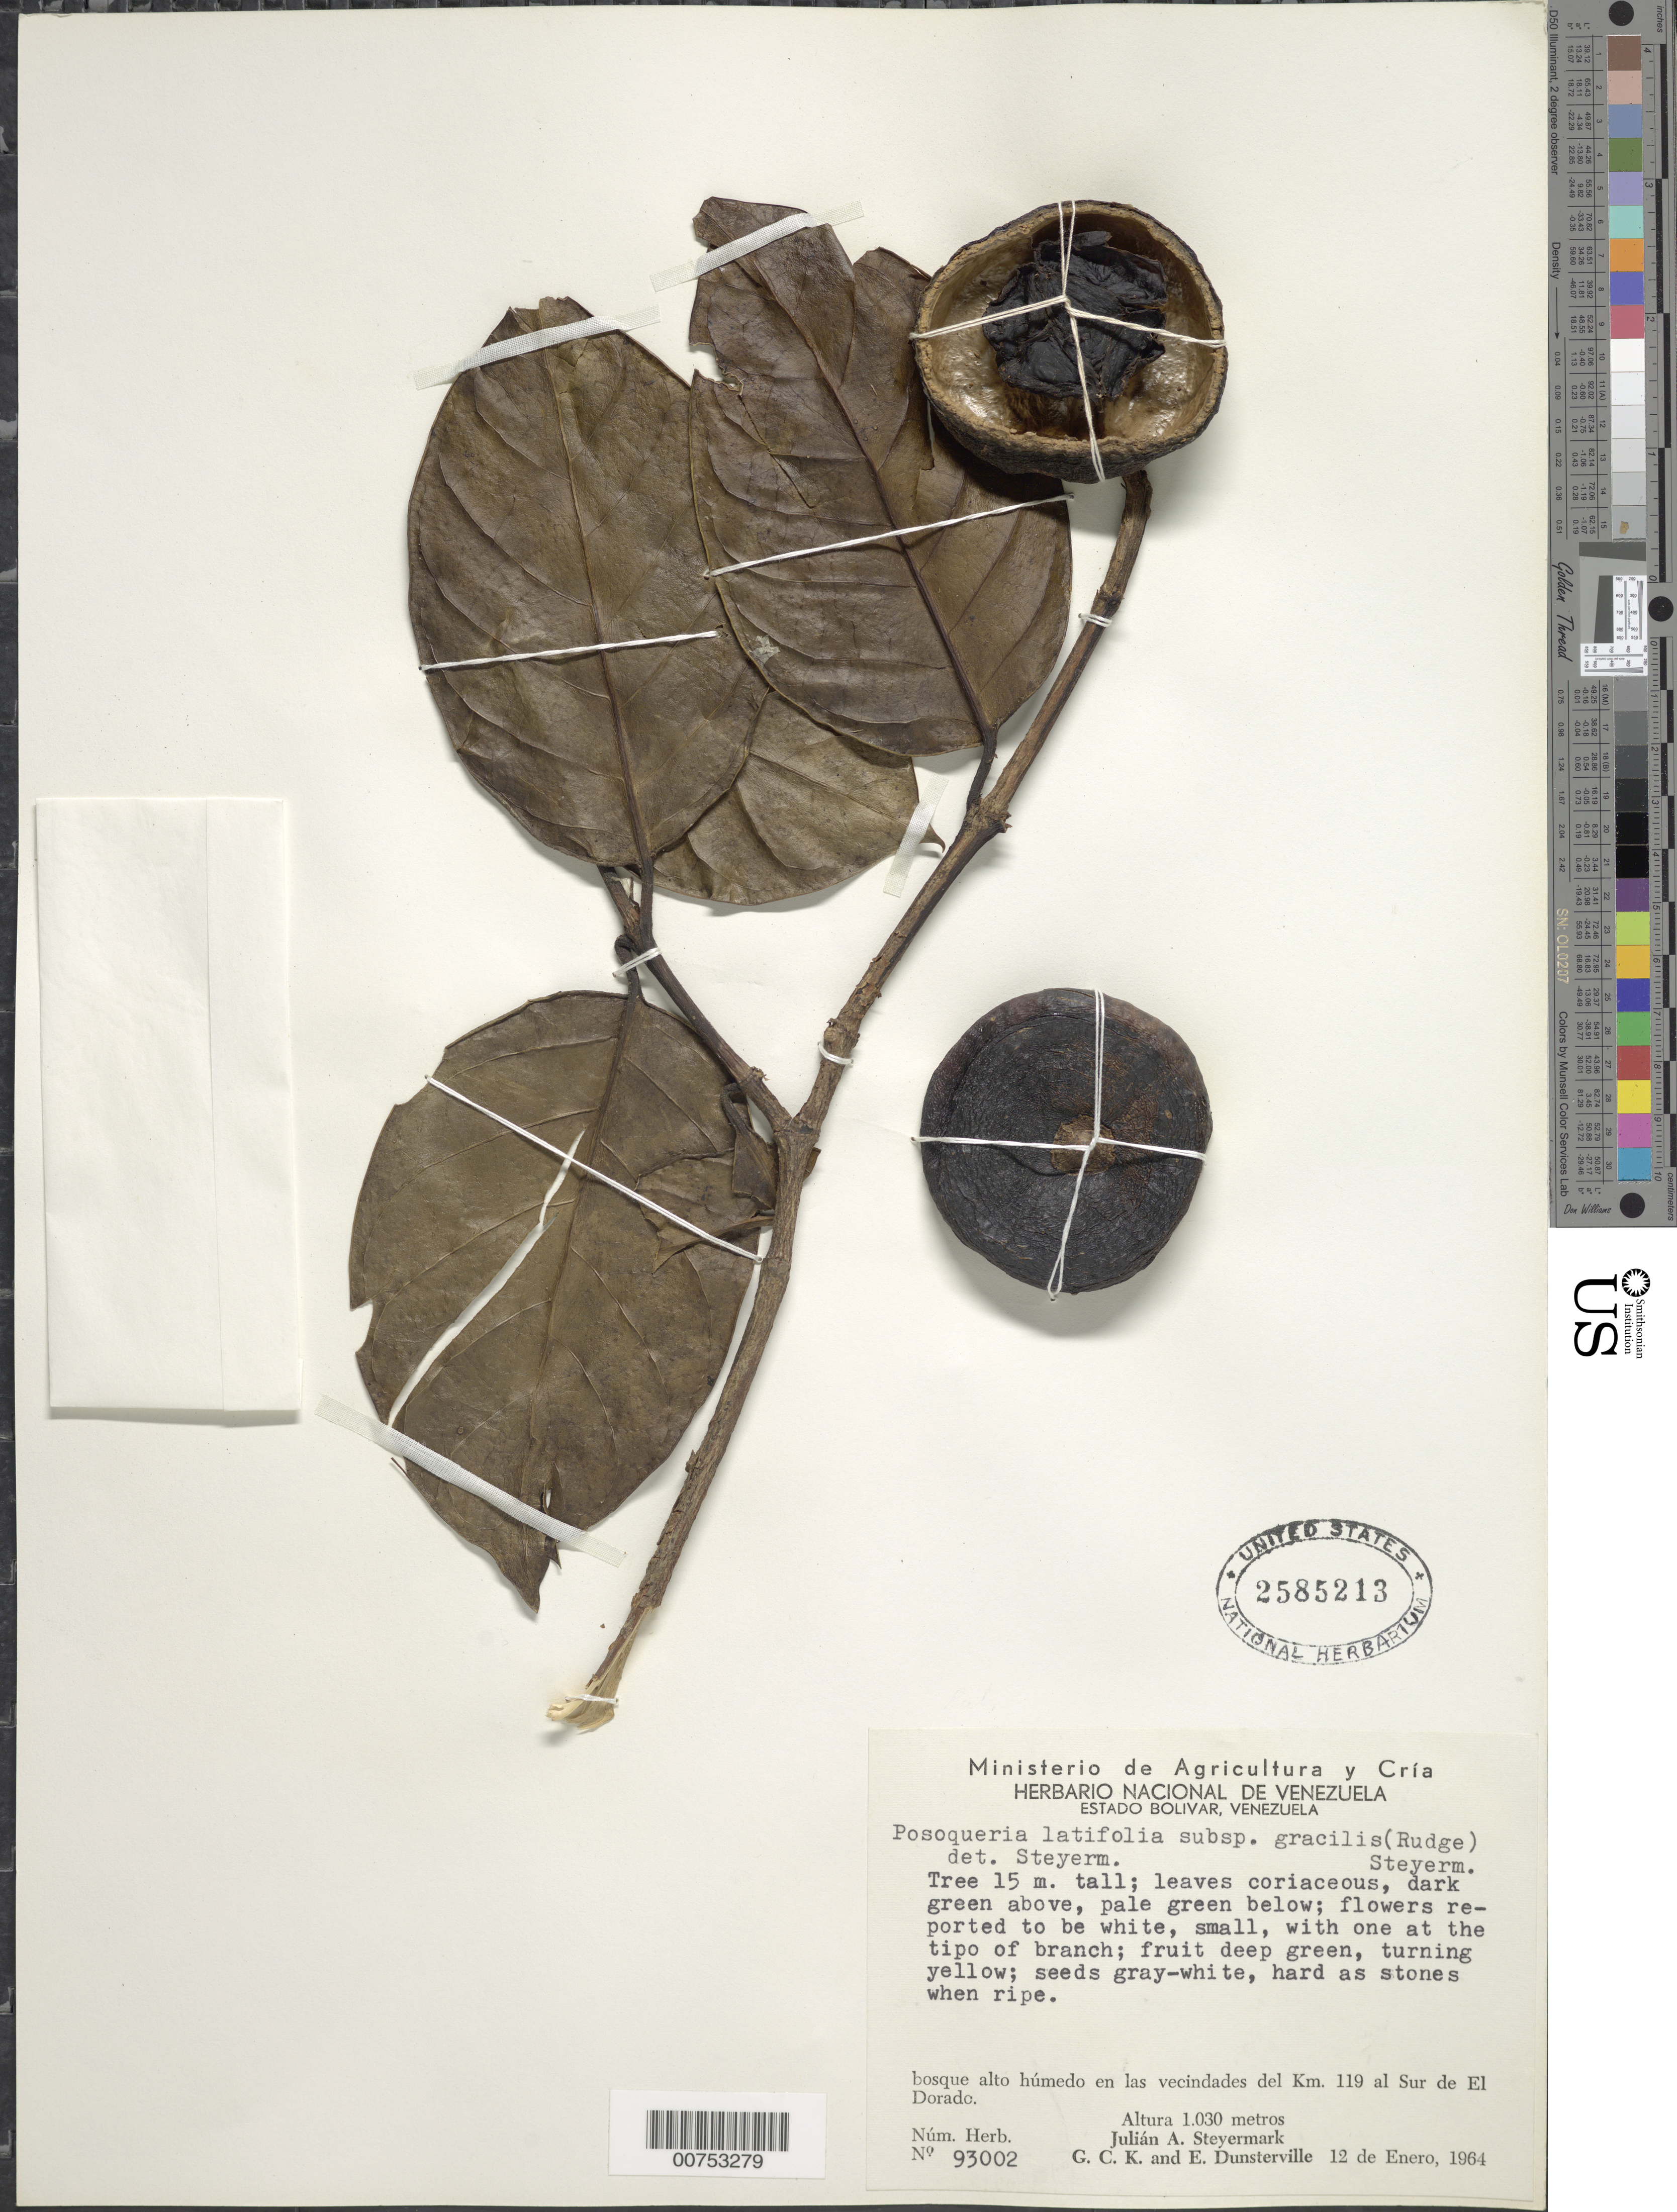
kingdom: Plantae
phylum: Tracheophyta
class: Magnoliopsida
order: Gentianales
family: Rubiaceae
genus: Posoqueria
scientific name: Posoqueria latifolia subsp. gracilis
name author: (Rudge) Steyerm.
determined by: Steyermark, Julian A., (VEN)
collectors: J. Steyermark, G. C. K. Dunsterville & E. Dunsterville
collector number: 93002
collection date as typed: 12-Jan-64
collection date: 1964-01-12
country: Venezuela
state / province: Bolívar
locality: El Dorado, S of; km 119 vic.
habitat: Bosque alto húmedo en las vecindades del km 119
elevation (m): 1030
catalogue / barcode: US 2585213